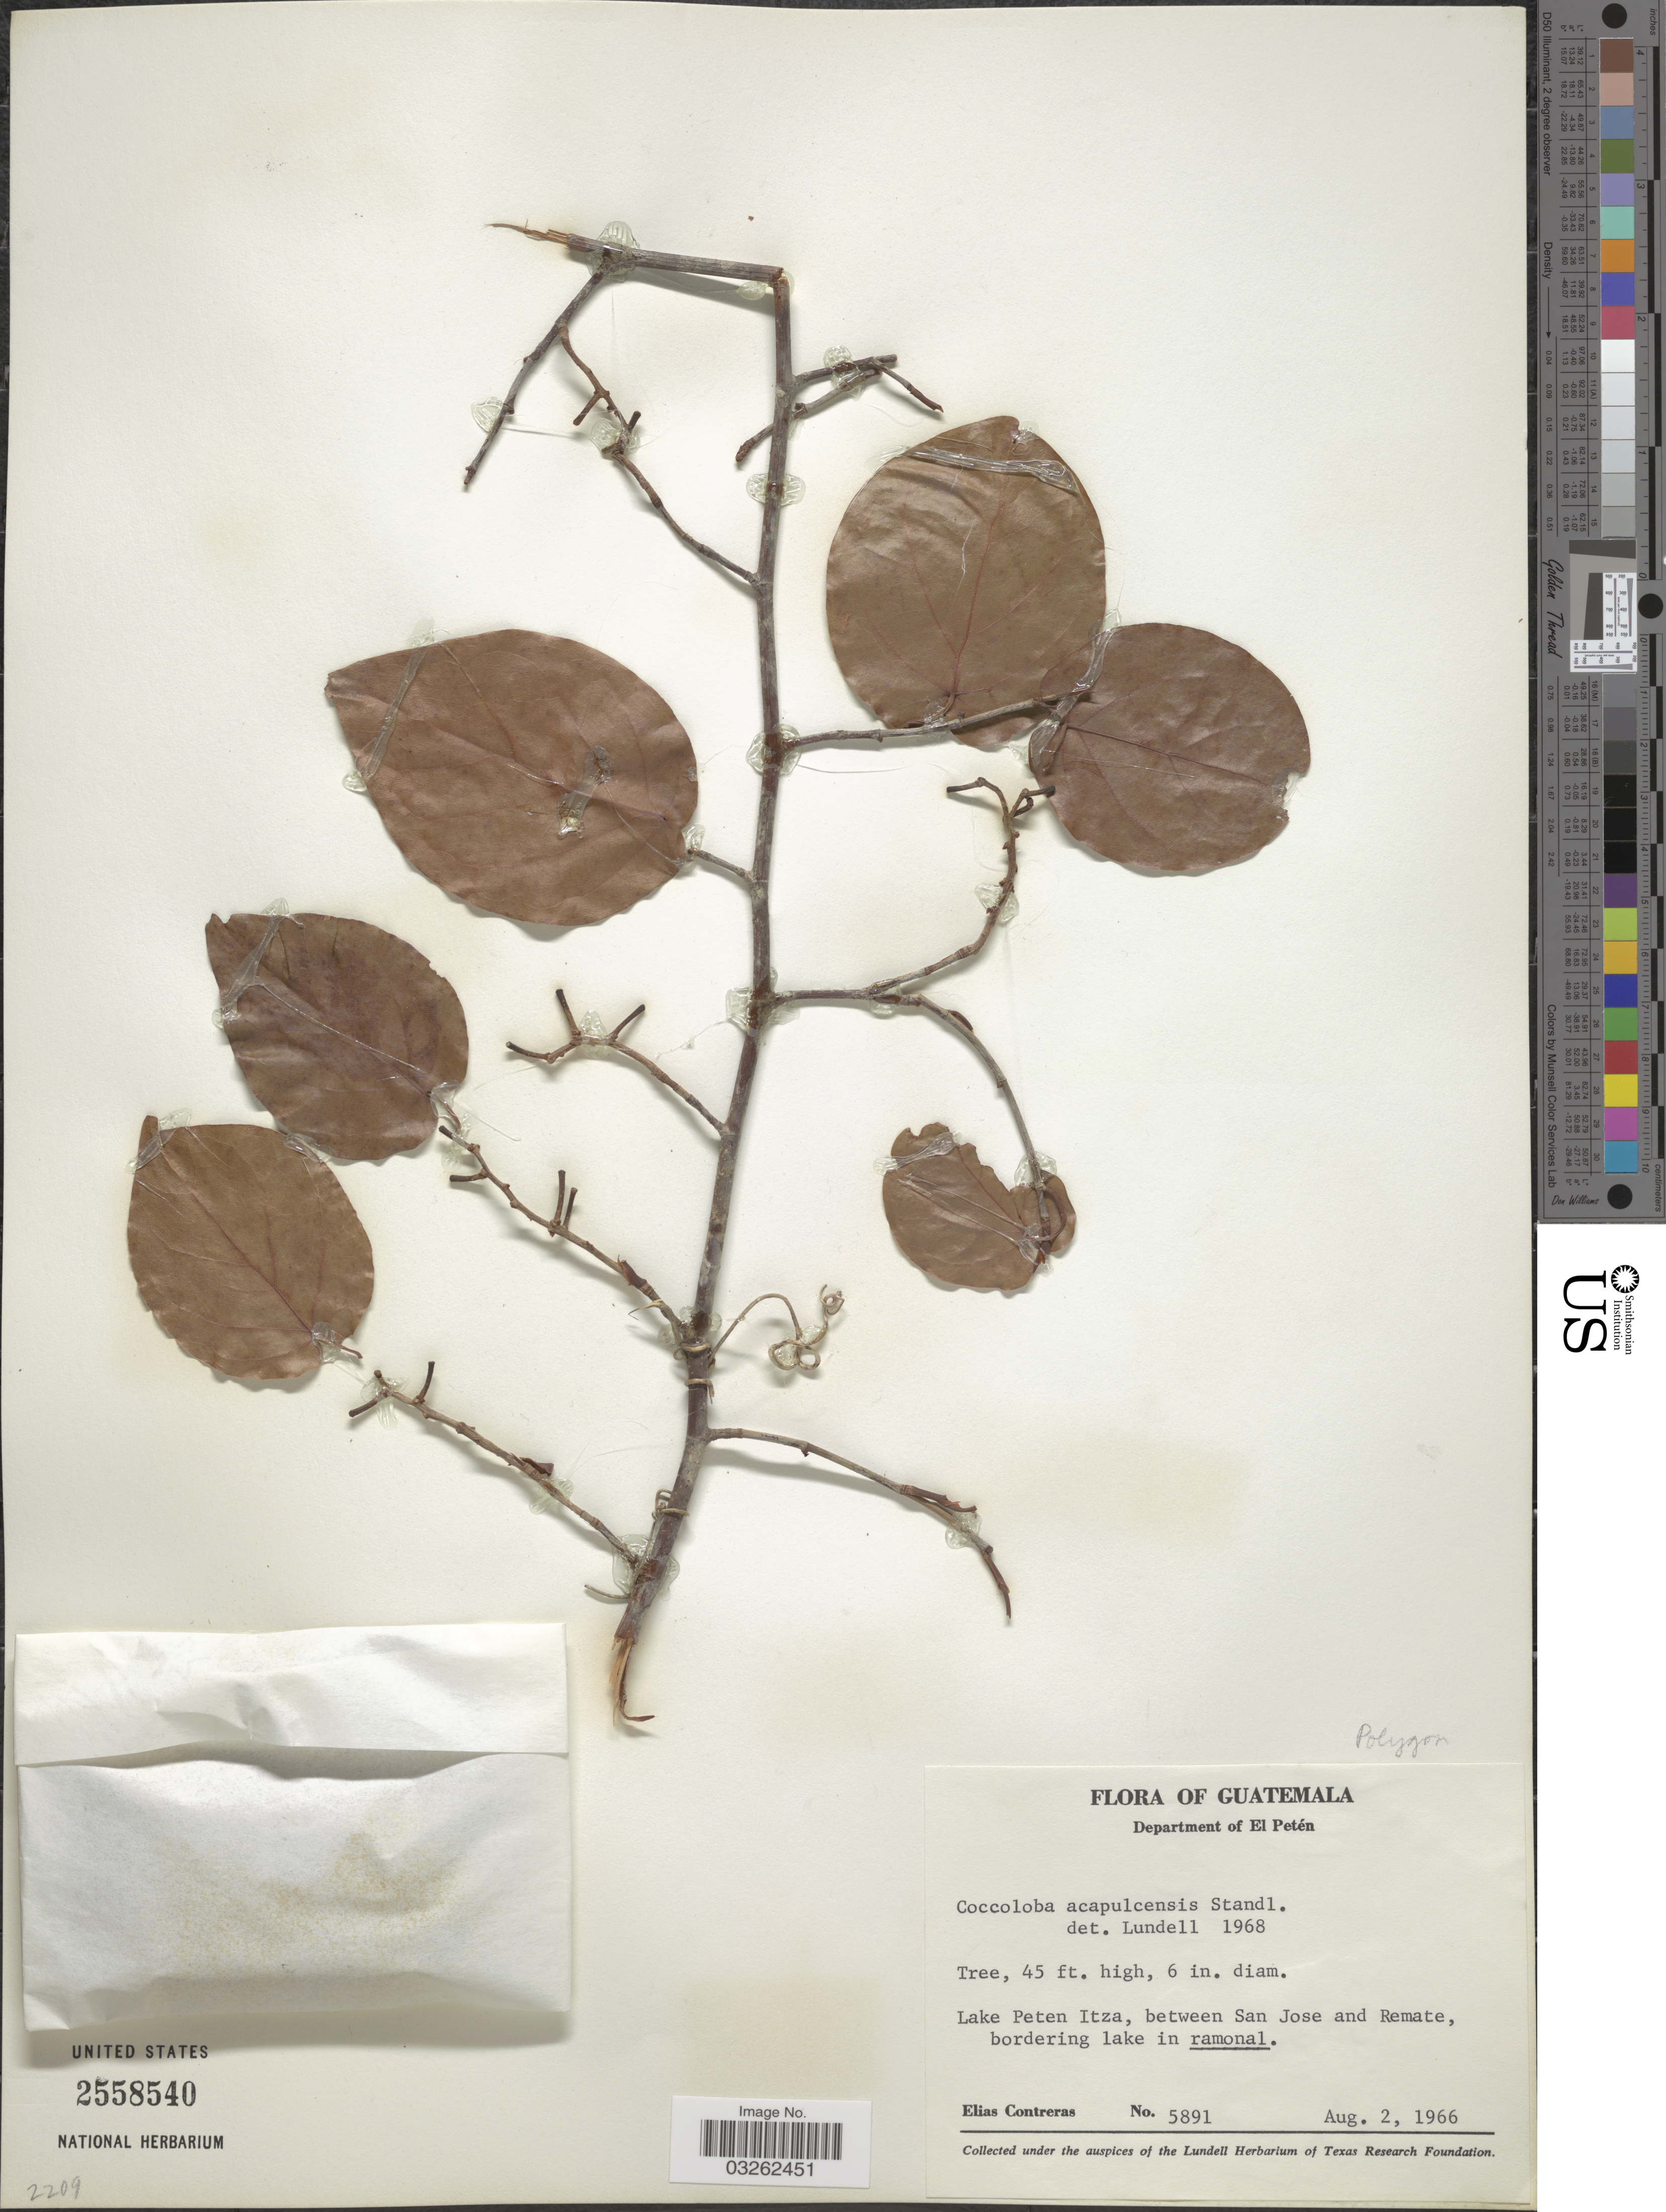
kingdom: Plantae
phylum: Tracheophyta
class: Magnoliopsida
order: Caryophyllales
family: Polygonaceae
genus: Coccoloba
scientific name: Coccoloba acapulcensis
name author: Standl.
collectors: E. Contreras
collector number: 5891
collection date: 1966-08-02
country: Guatemala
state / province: El Petén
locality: Department of El Petén. Lake Peten Itza, between San Jose and Remate, bordering lake in ramonal.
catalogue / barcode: US 2558540